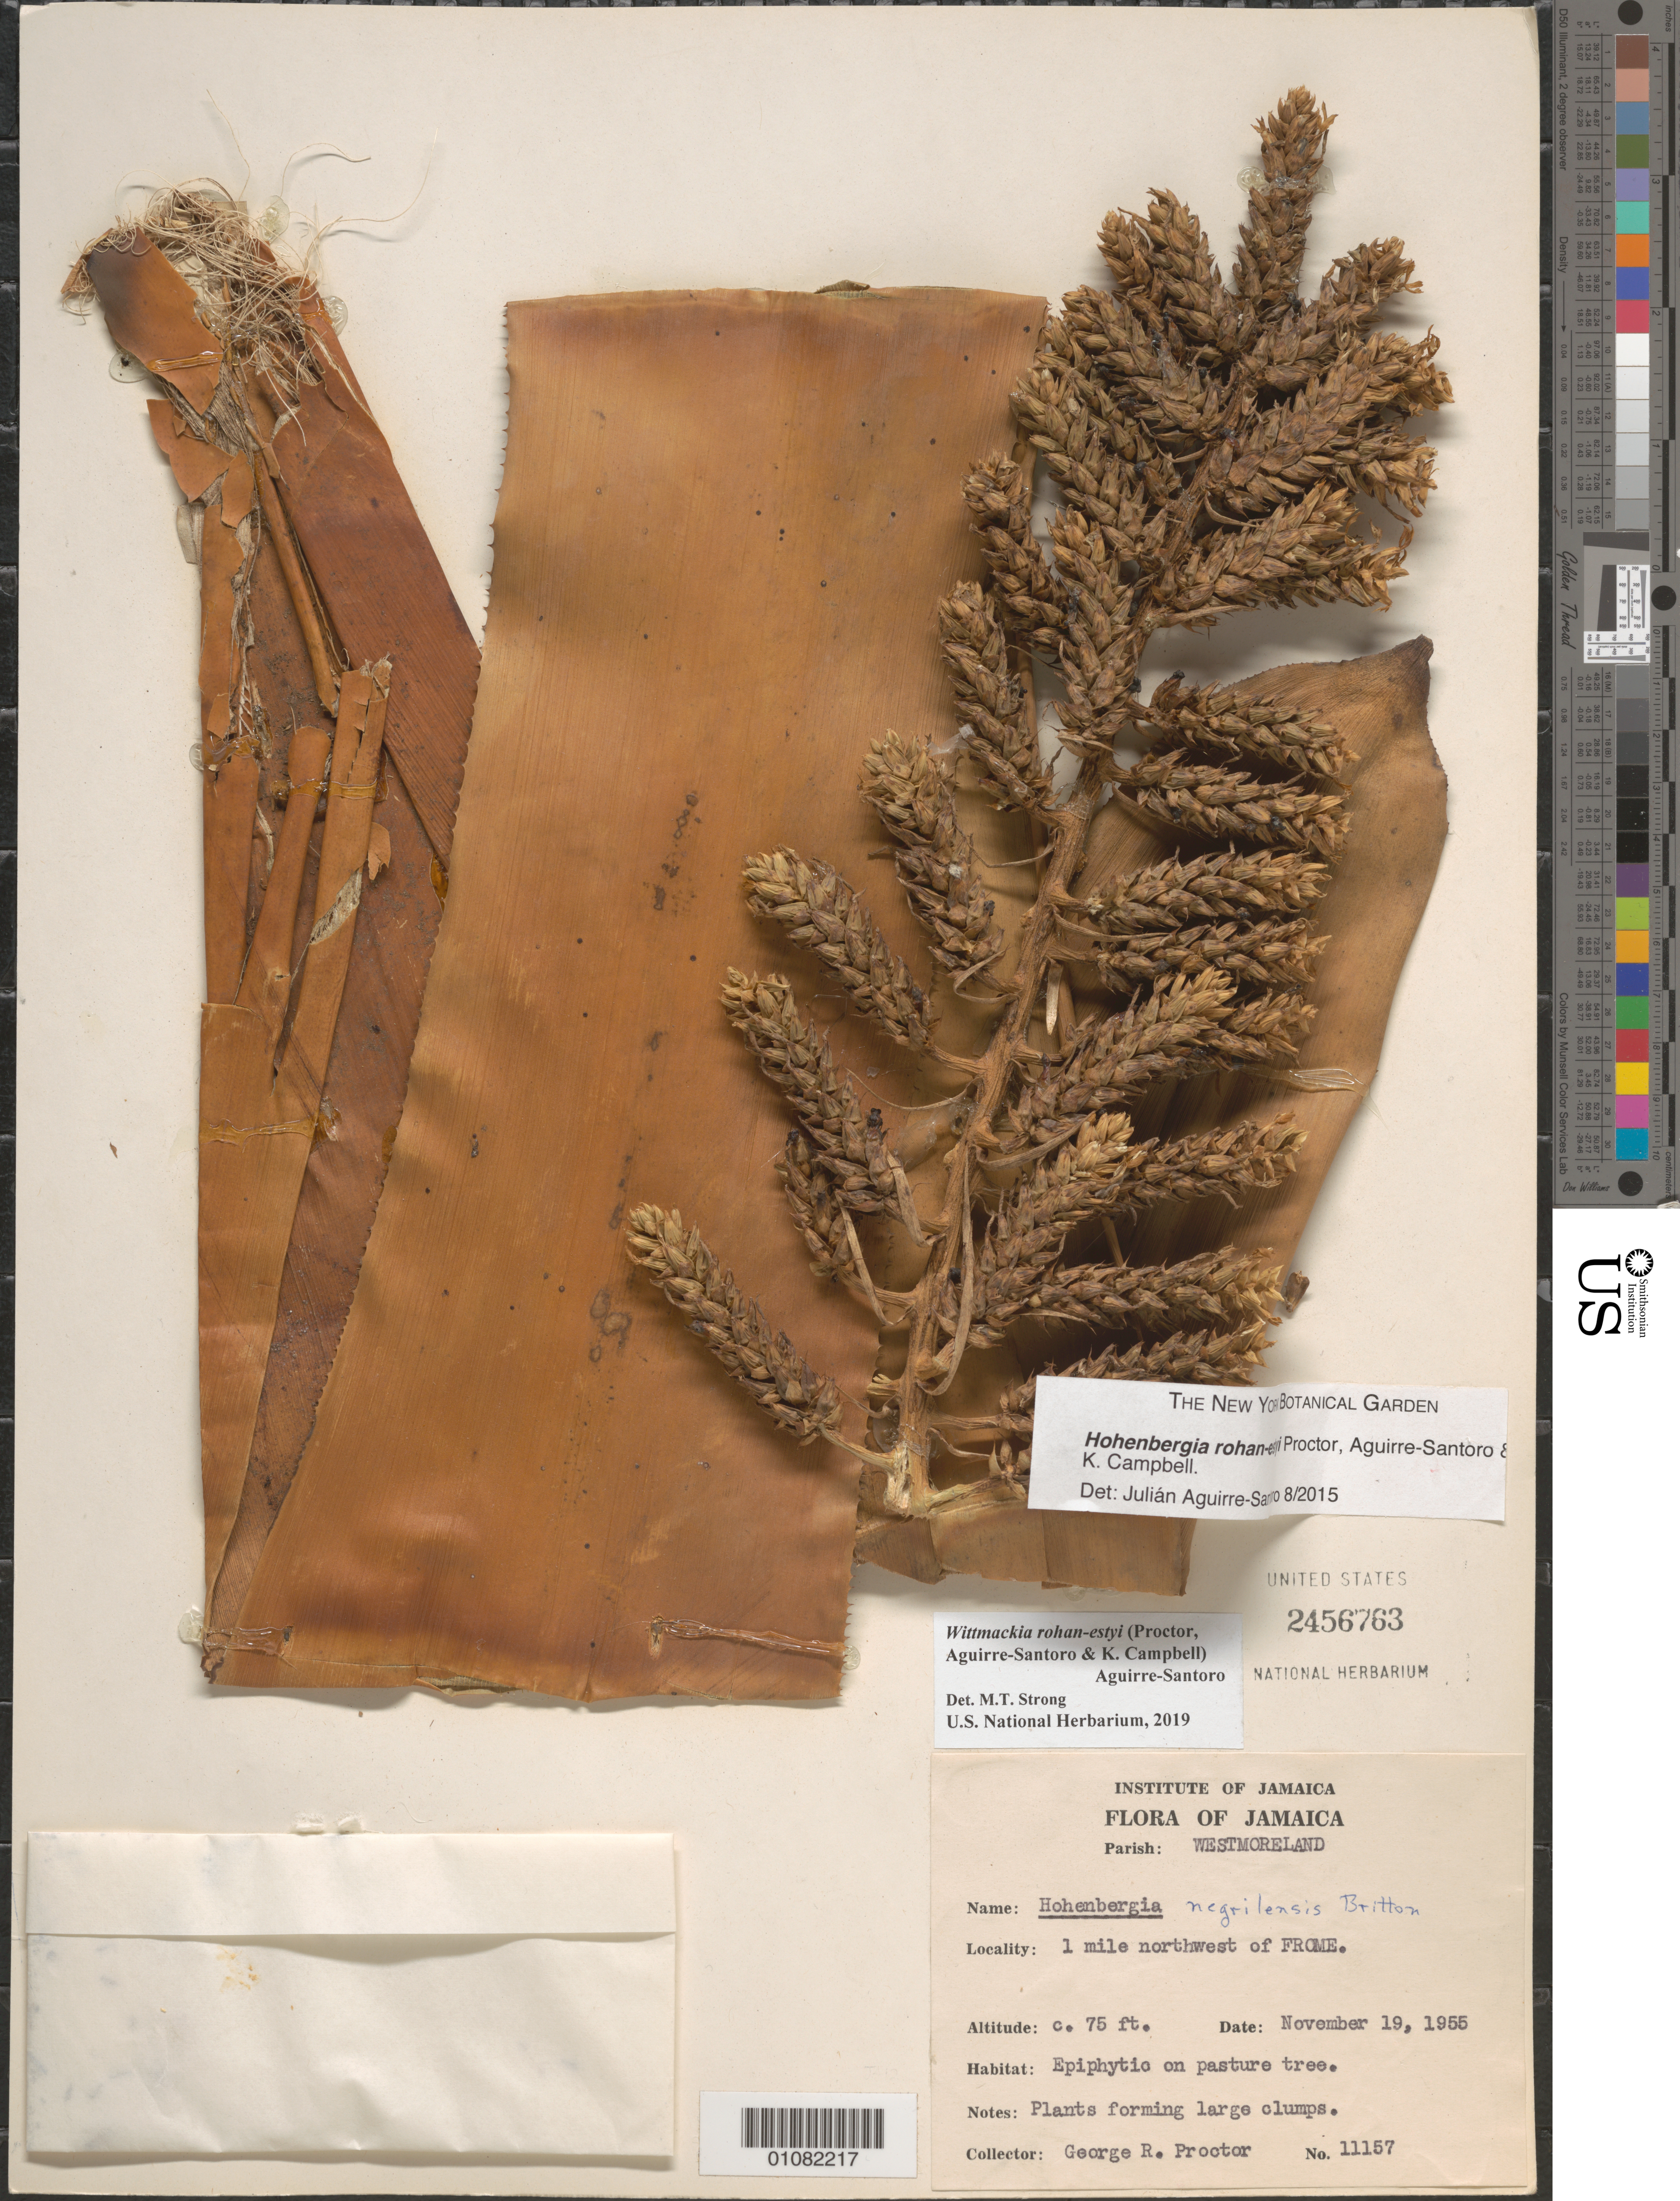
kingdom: Plantae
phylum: Tracheophyta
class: Liliopsida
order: Poales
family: Bromeliaceae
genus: Wittmackia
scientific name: Wittmackia rohan-estyi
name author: (Proctor et al.) Aguirre-Santoro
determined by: Strong, Mark T., (BOT), Smithsonian Institution - National Museum of Natural History (UNITED STATES)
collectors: G. R. Proctor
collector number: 11157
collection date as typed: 19 Nov 1955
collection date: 1955-11-19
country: Jamaica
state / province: Westmoreland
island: Jamaica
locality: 1 mile NW of Frome.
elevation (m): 23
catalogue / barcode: US 2456763